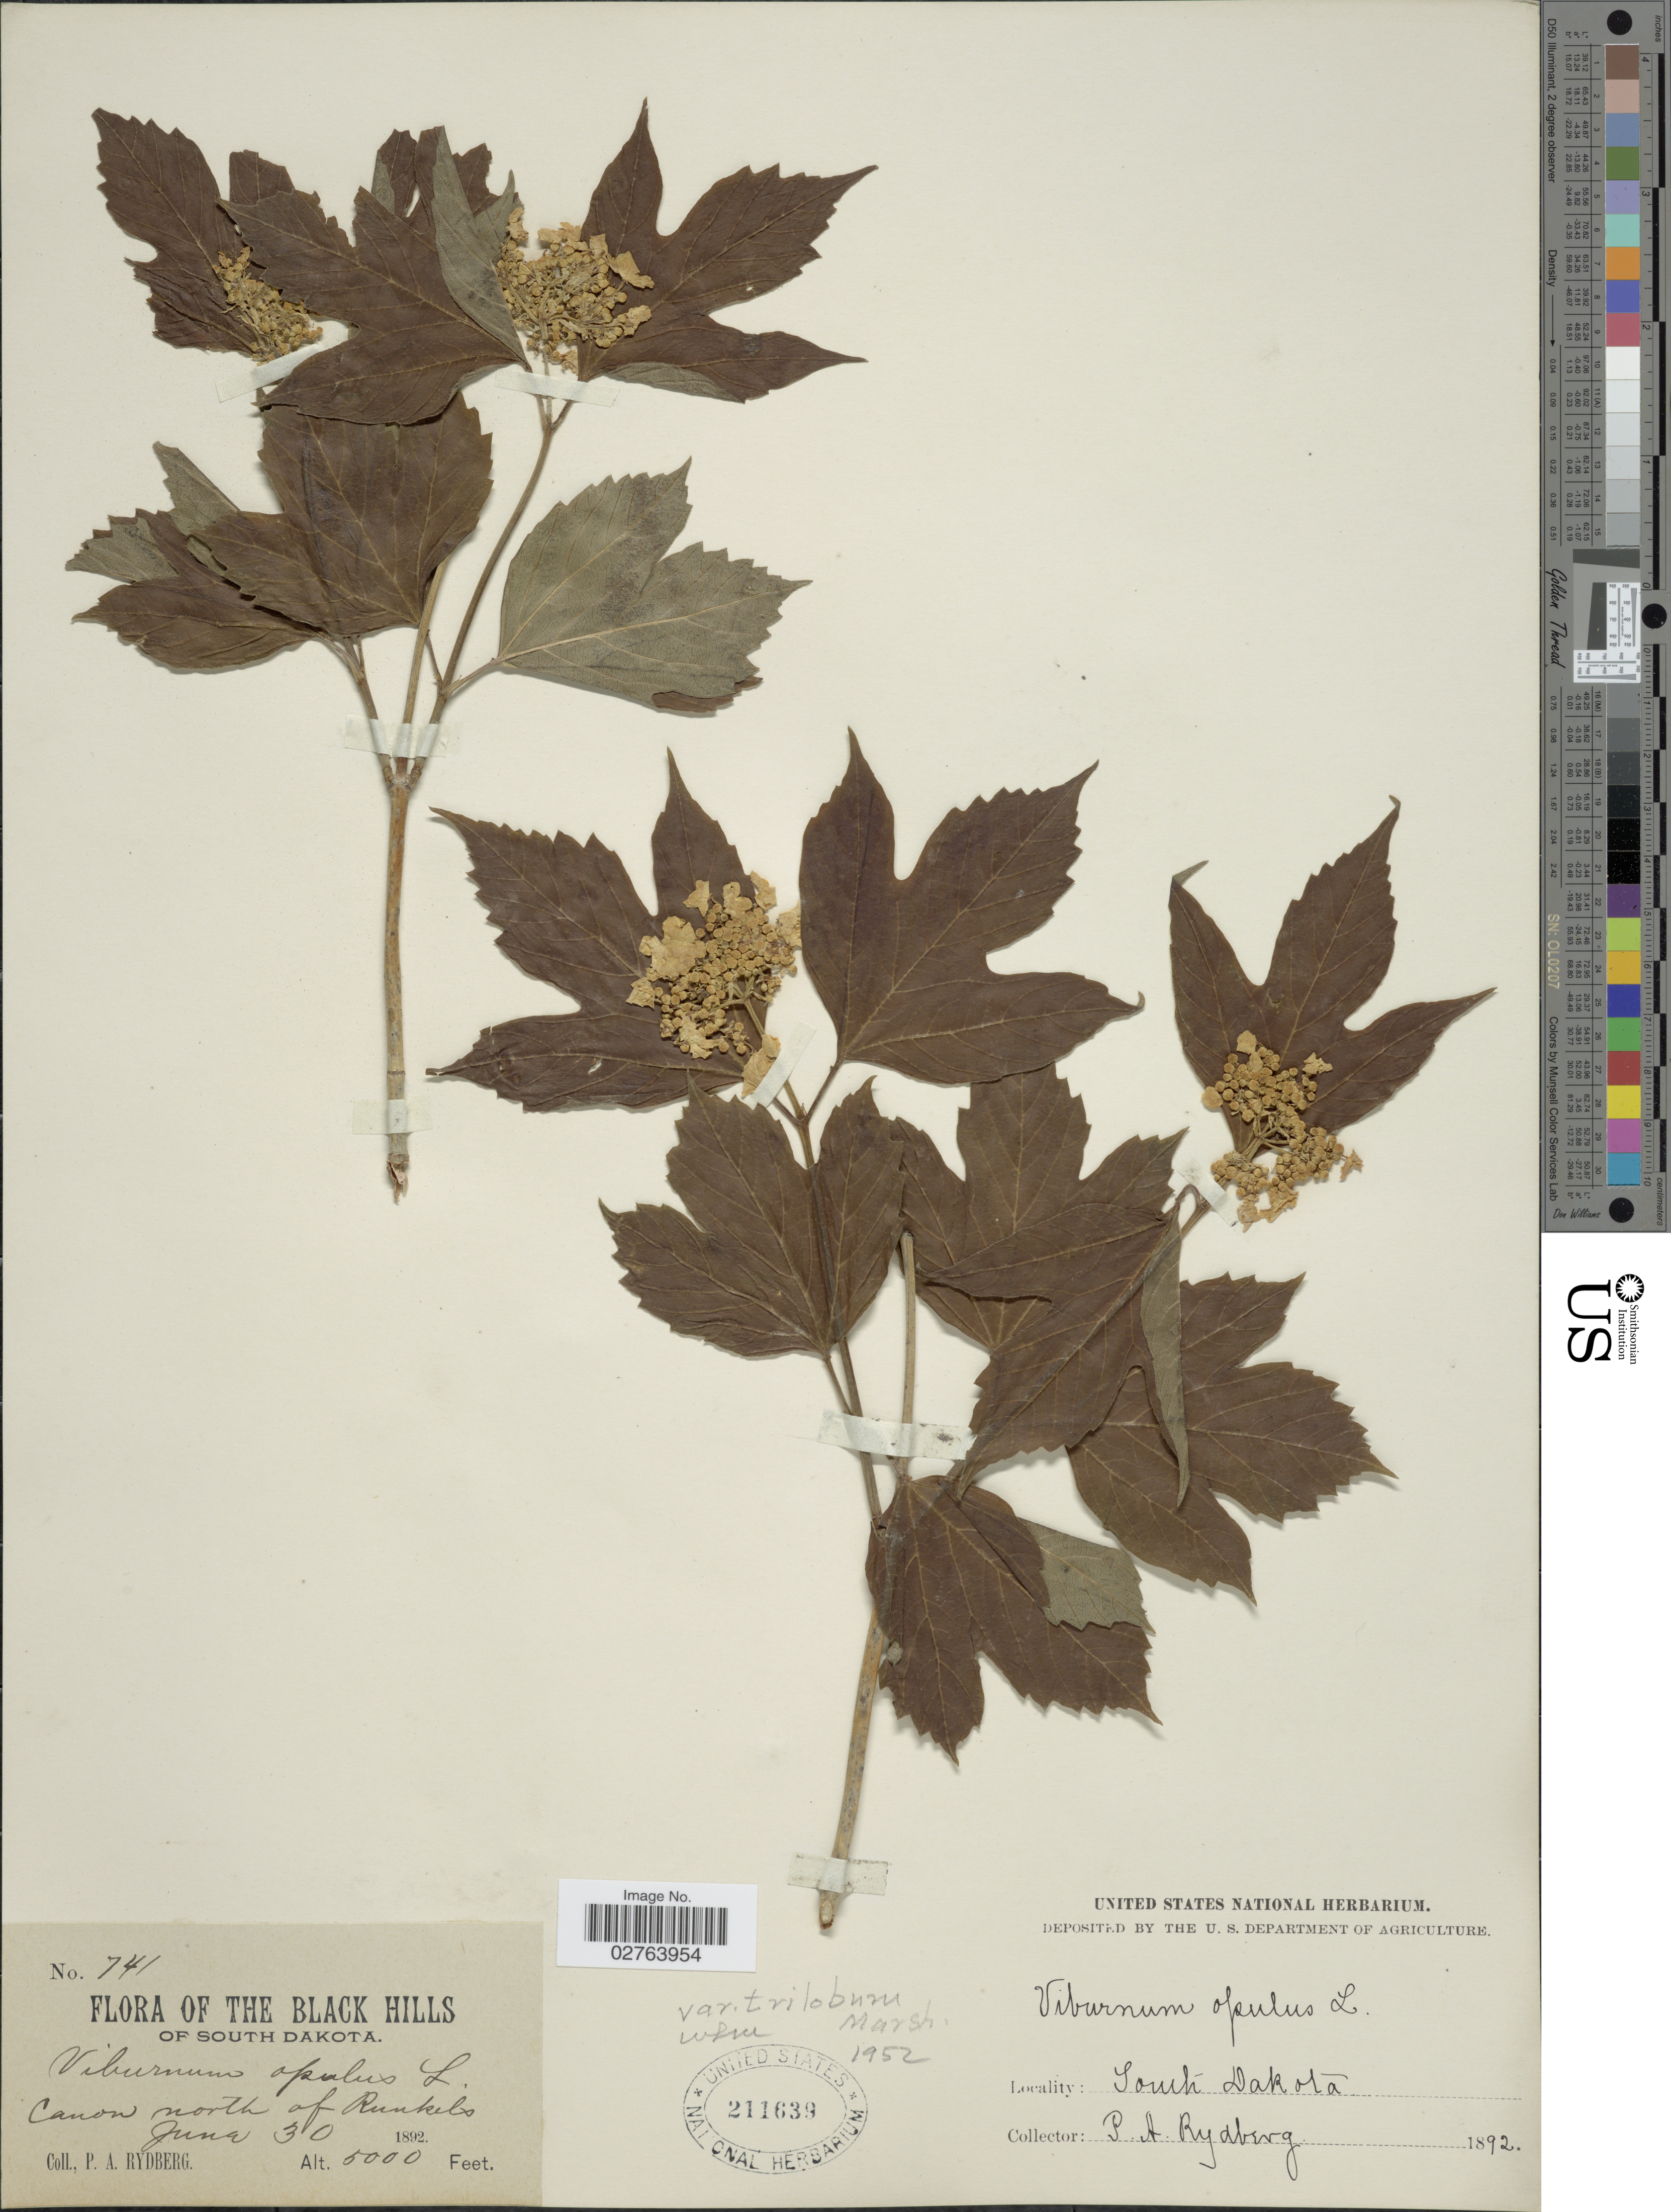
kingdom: Plantae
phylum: Tracheophyta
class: Magnoliopsida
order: Dipsacales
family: Viburnaceae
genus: Viburnum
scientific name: Viburnum opulus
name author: L.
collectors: P. A. Rydberg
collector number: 741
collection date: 1892-06-30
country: United States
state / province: South Dakota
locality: The Black Hills. Canon north of Runkels.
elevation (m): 1524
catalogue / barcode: US 211639